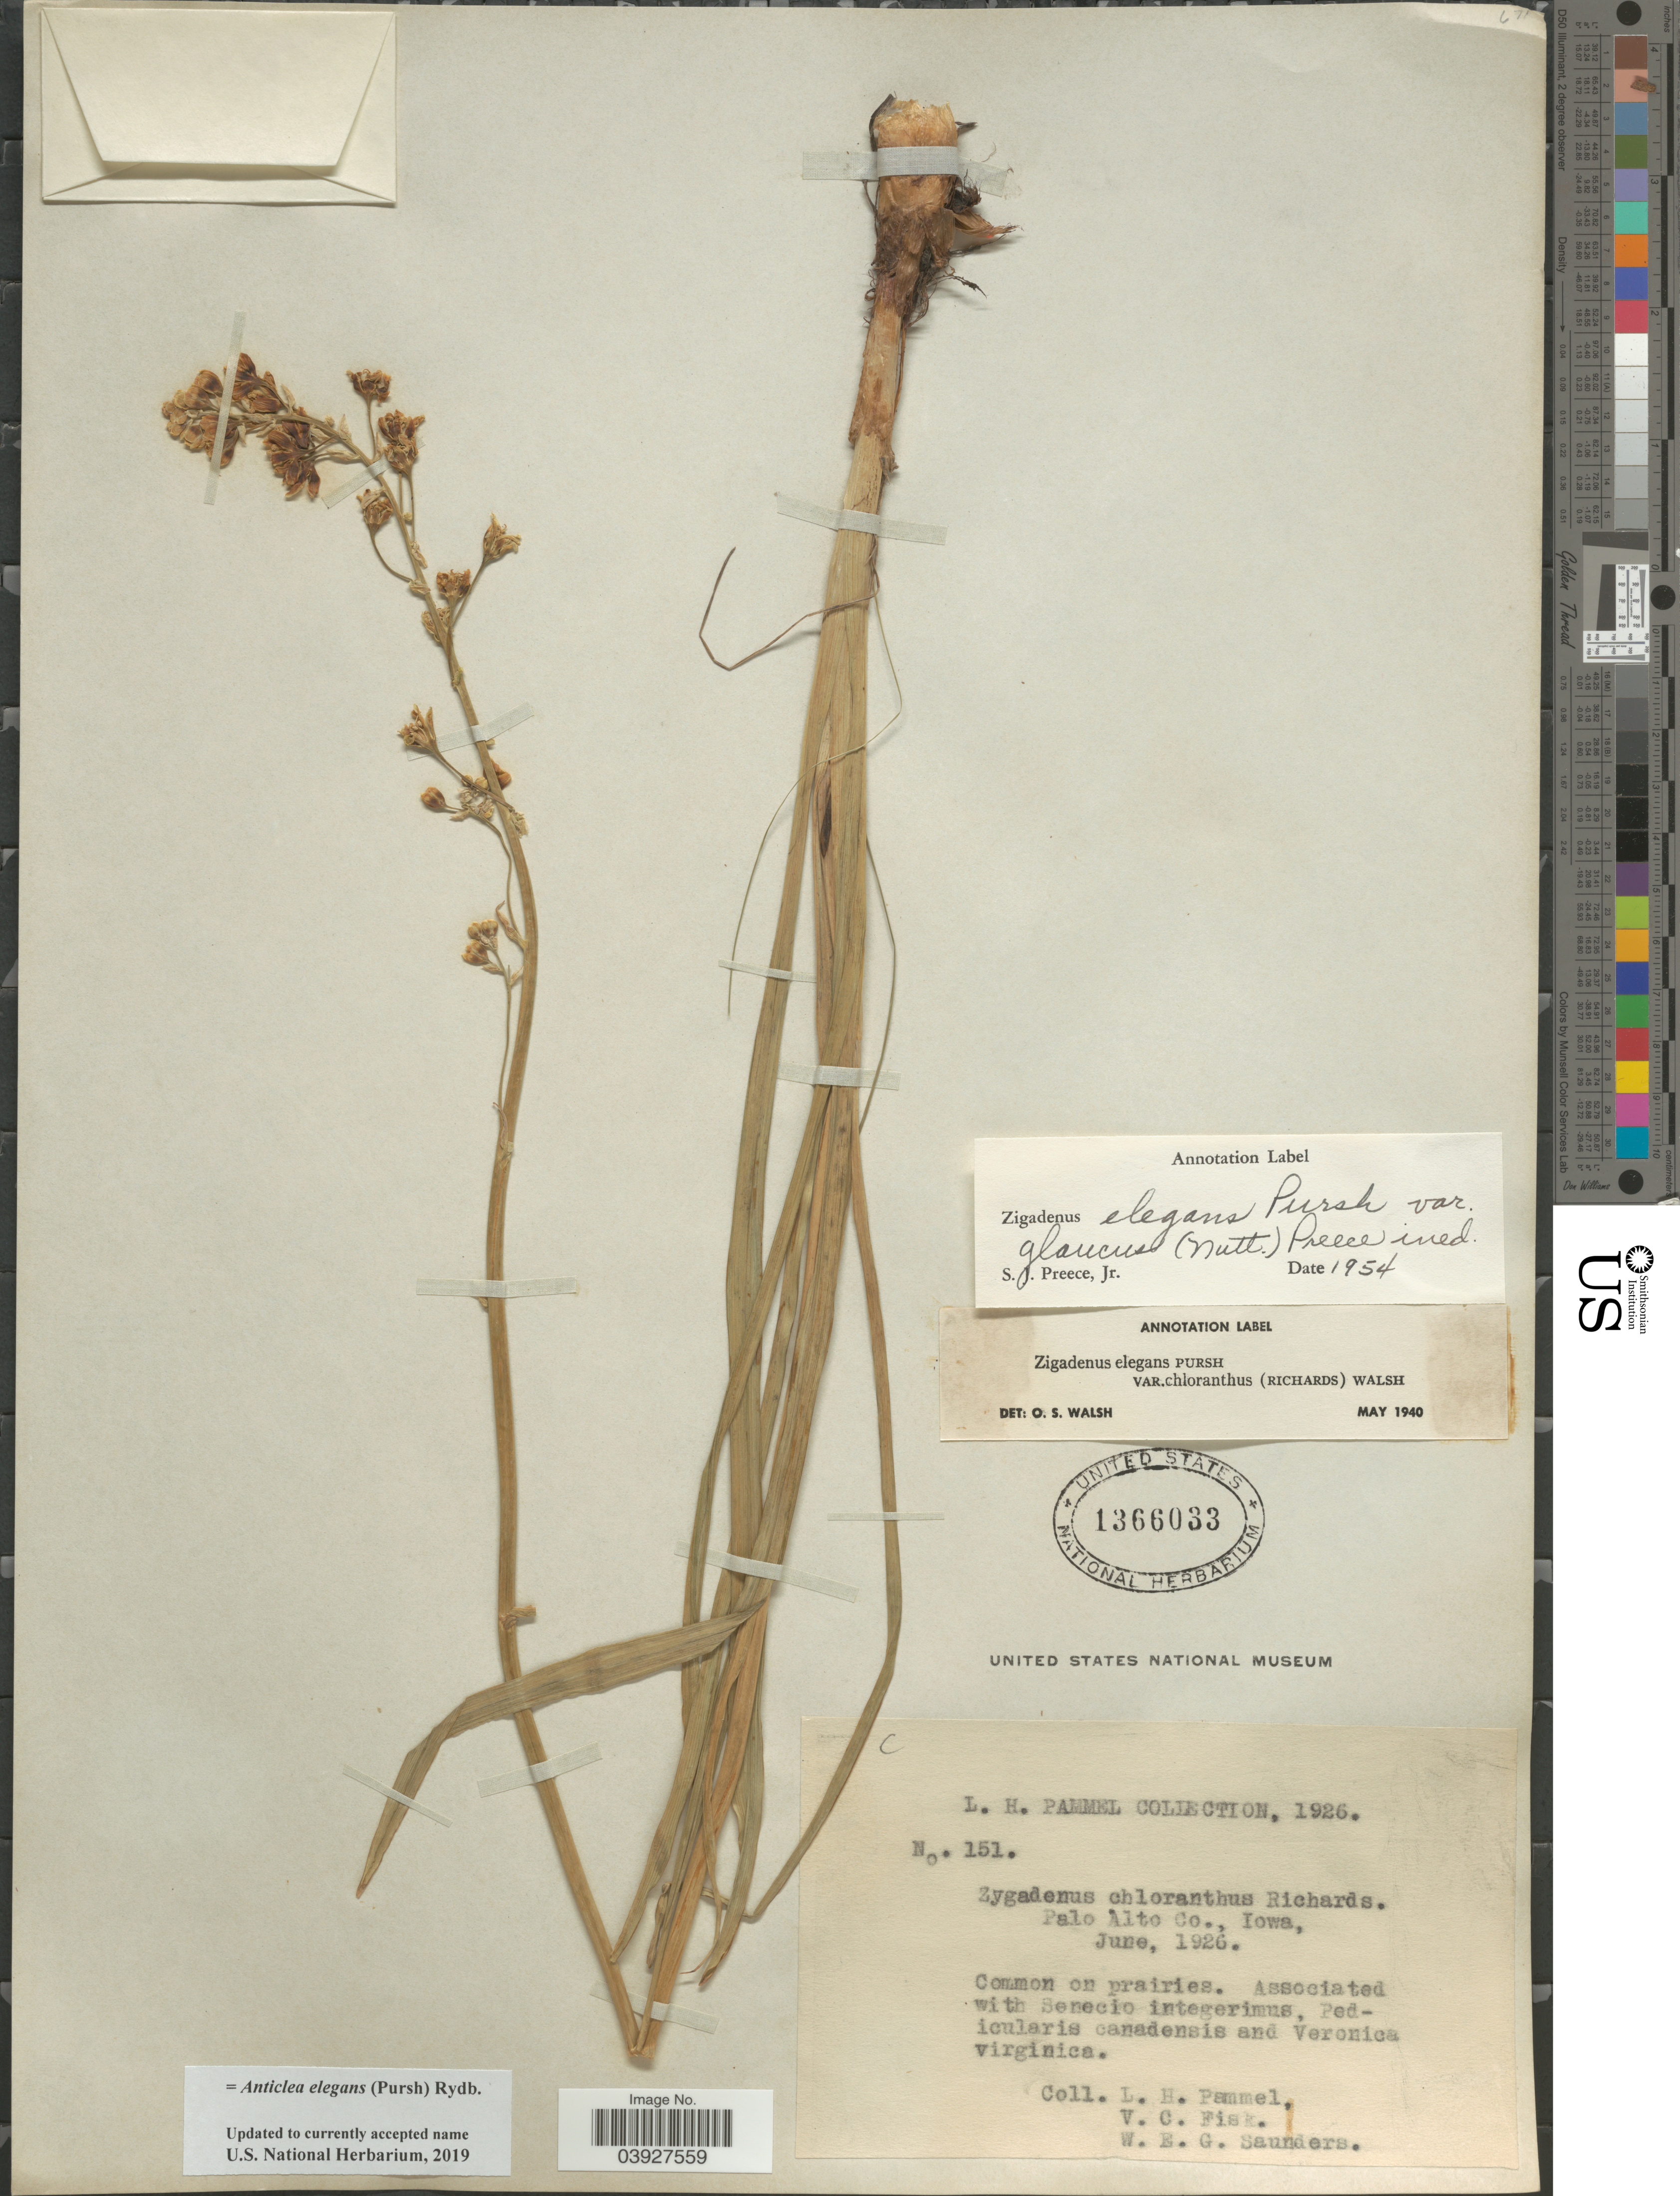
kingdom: Plantae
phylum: Tracheophyta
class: Liliopsida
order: Liliales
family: Melanthiaceae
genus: Anticlea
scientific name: Anticlea elegans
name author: (Pursh) Rydb.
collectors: L. Pammel, V. C. Fisk & W. Saunders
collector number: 151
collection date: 1926-06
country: United States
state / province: Iowa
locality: Palo Alto Co.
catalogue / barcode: US 1366033